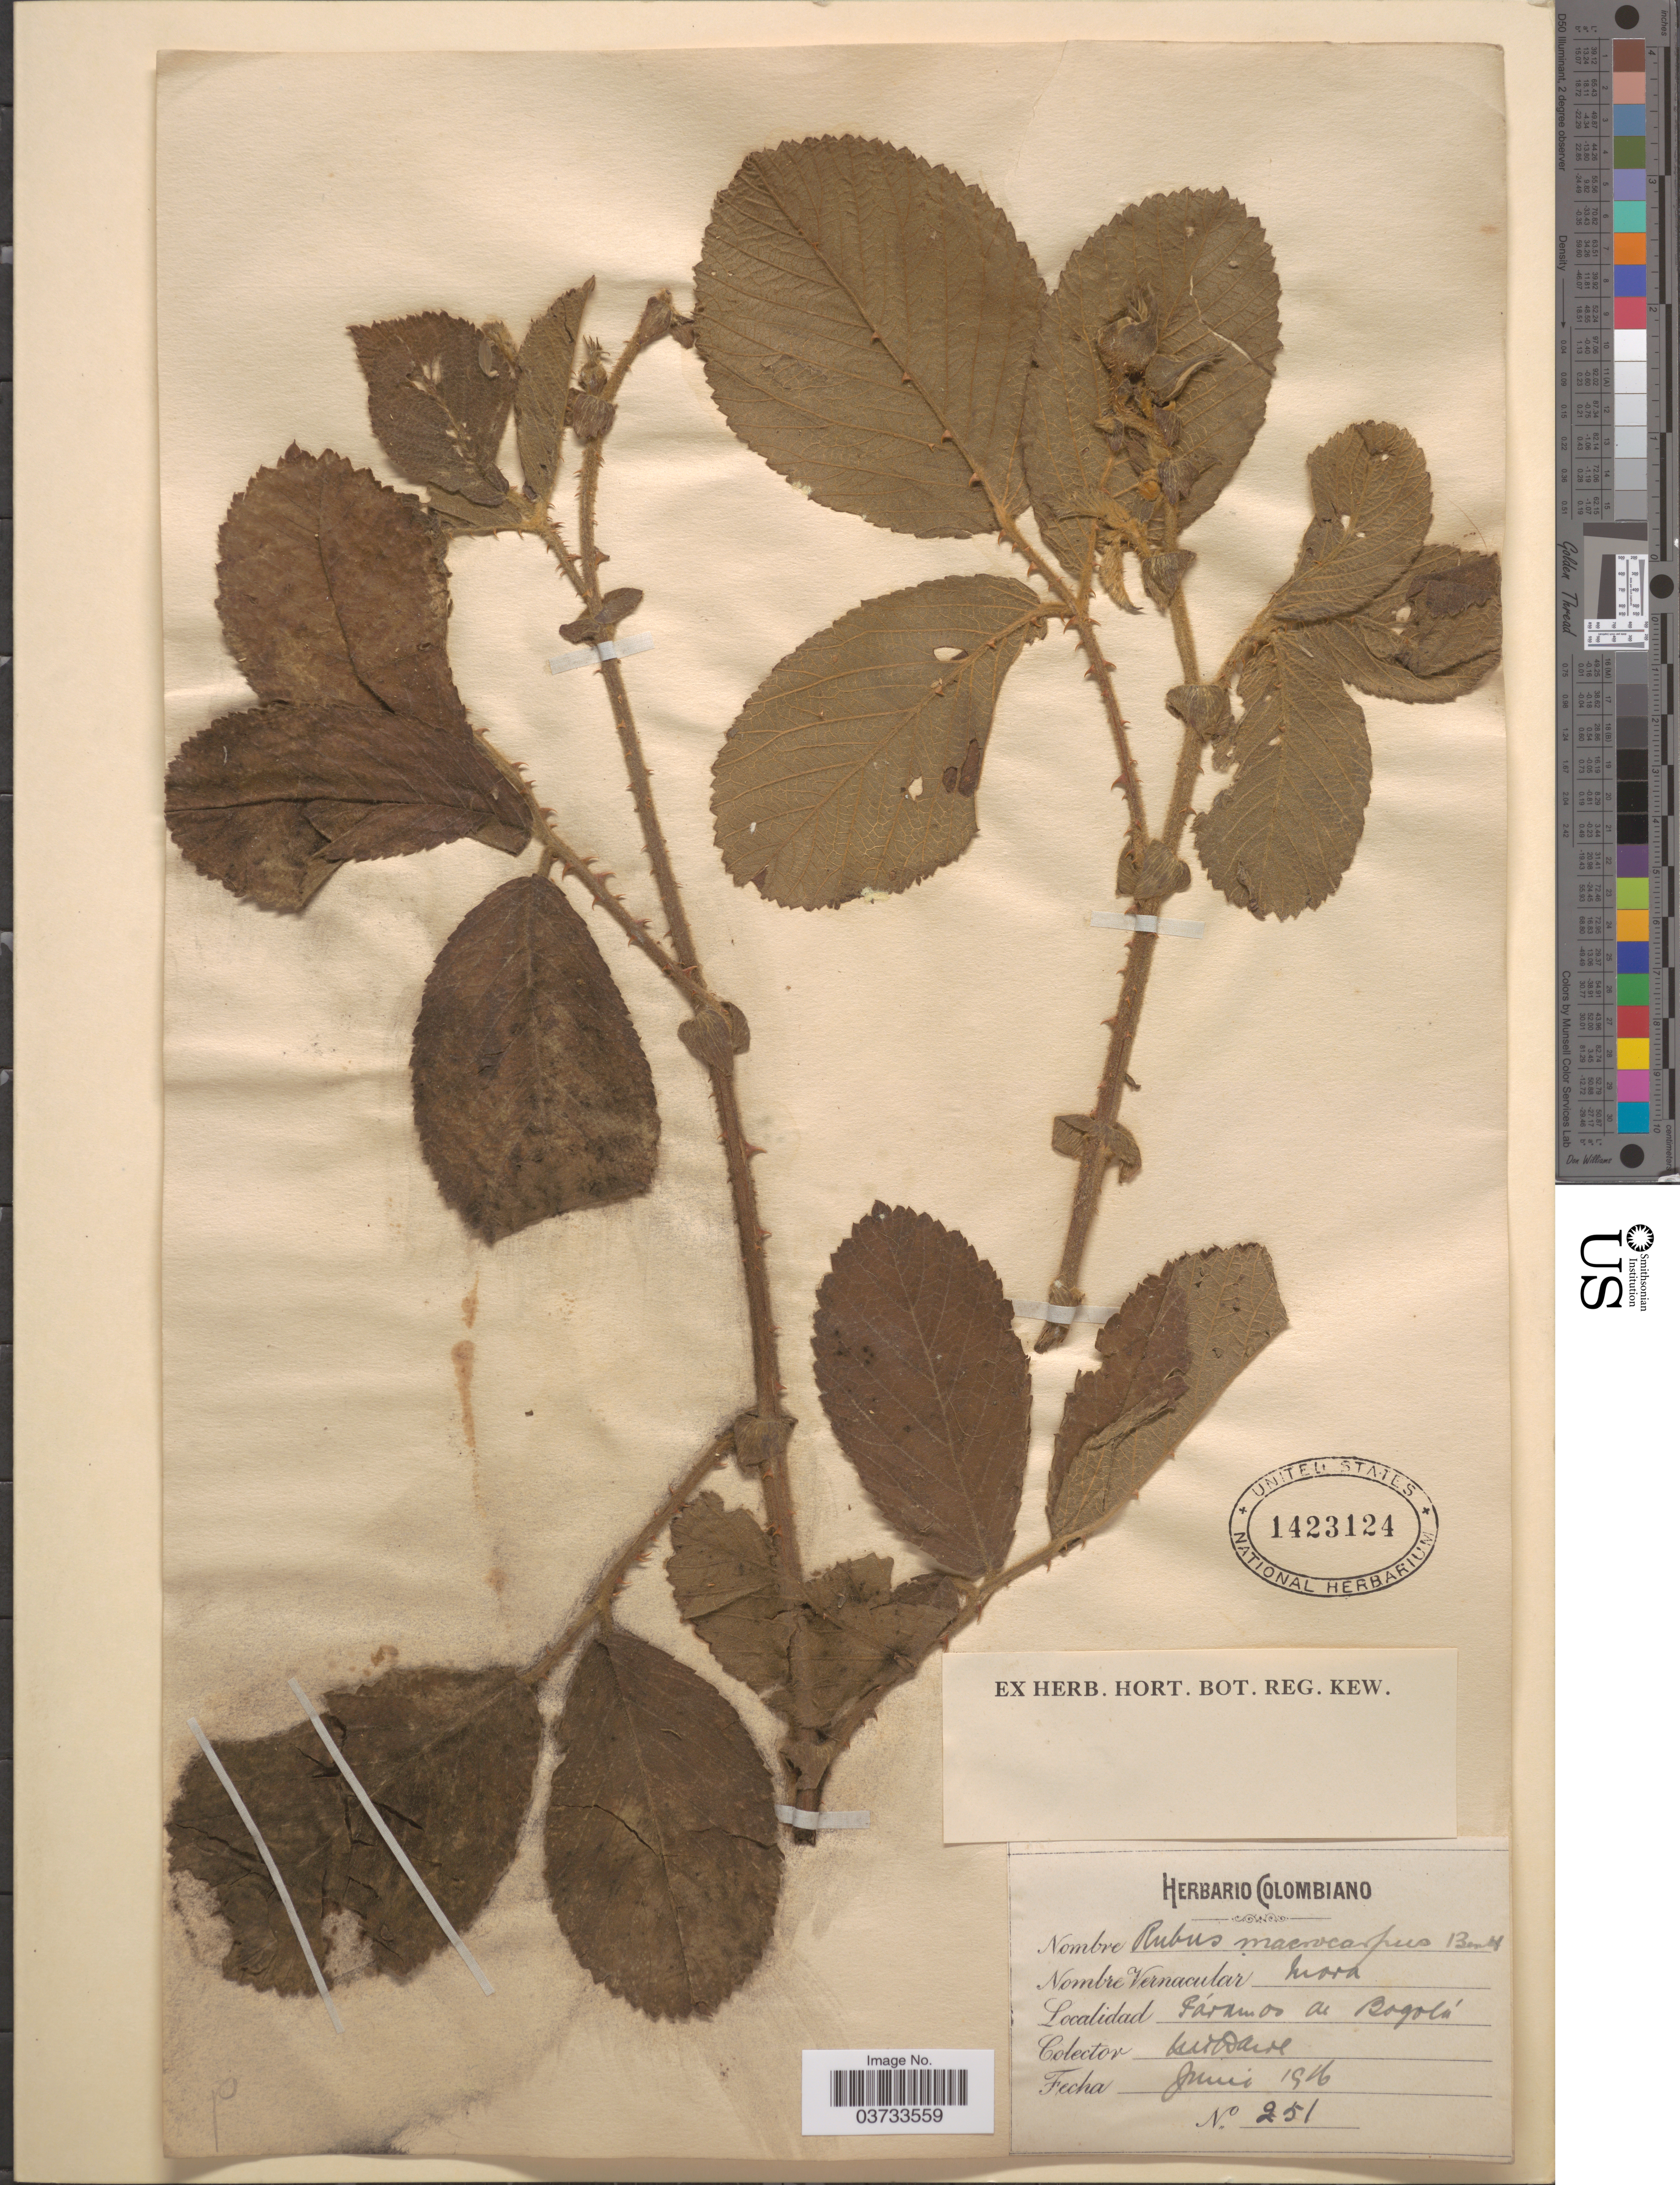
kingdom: Plantae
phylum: Tracheophyta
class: Magnoliopsida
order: Rosales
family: Rosaceae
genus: Rubus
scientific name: Rubus macrocarpus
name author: King ex C.B. Clarke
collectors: M. T. Dawe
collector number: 251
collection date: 1916-06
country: Colombia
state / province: Bogota D.C.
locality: Páramo de Bogotá.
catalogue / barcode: US 1423124